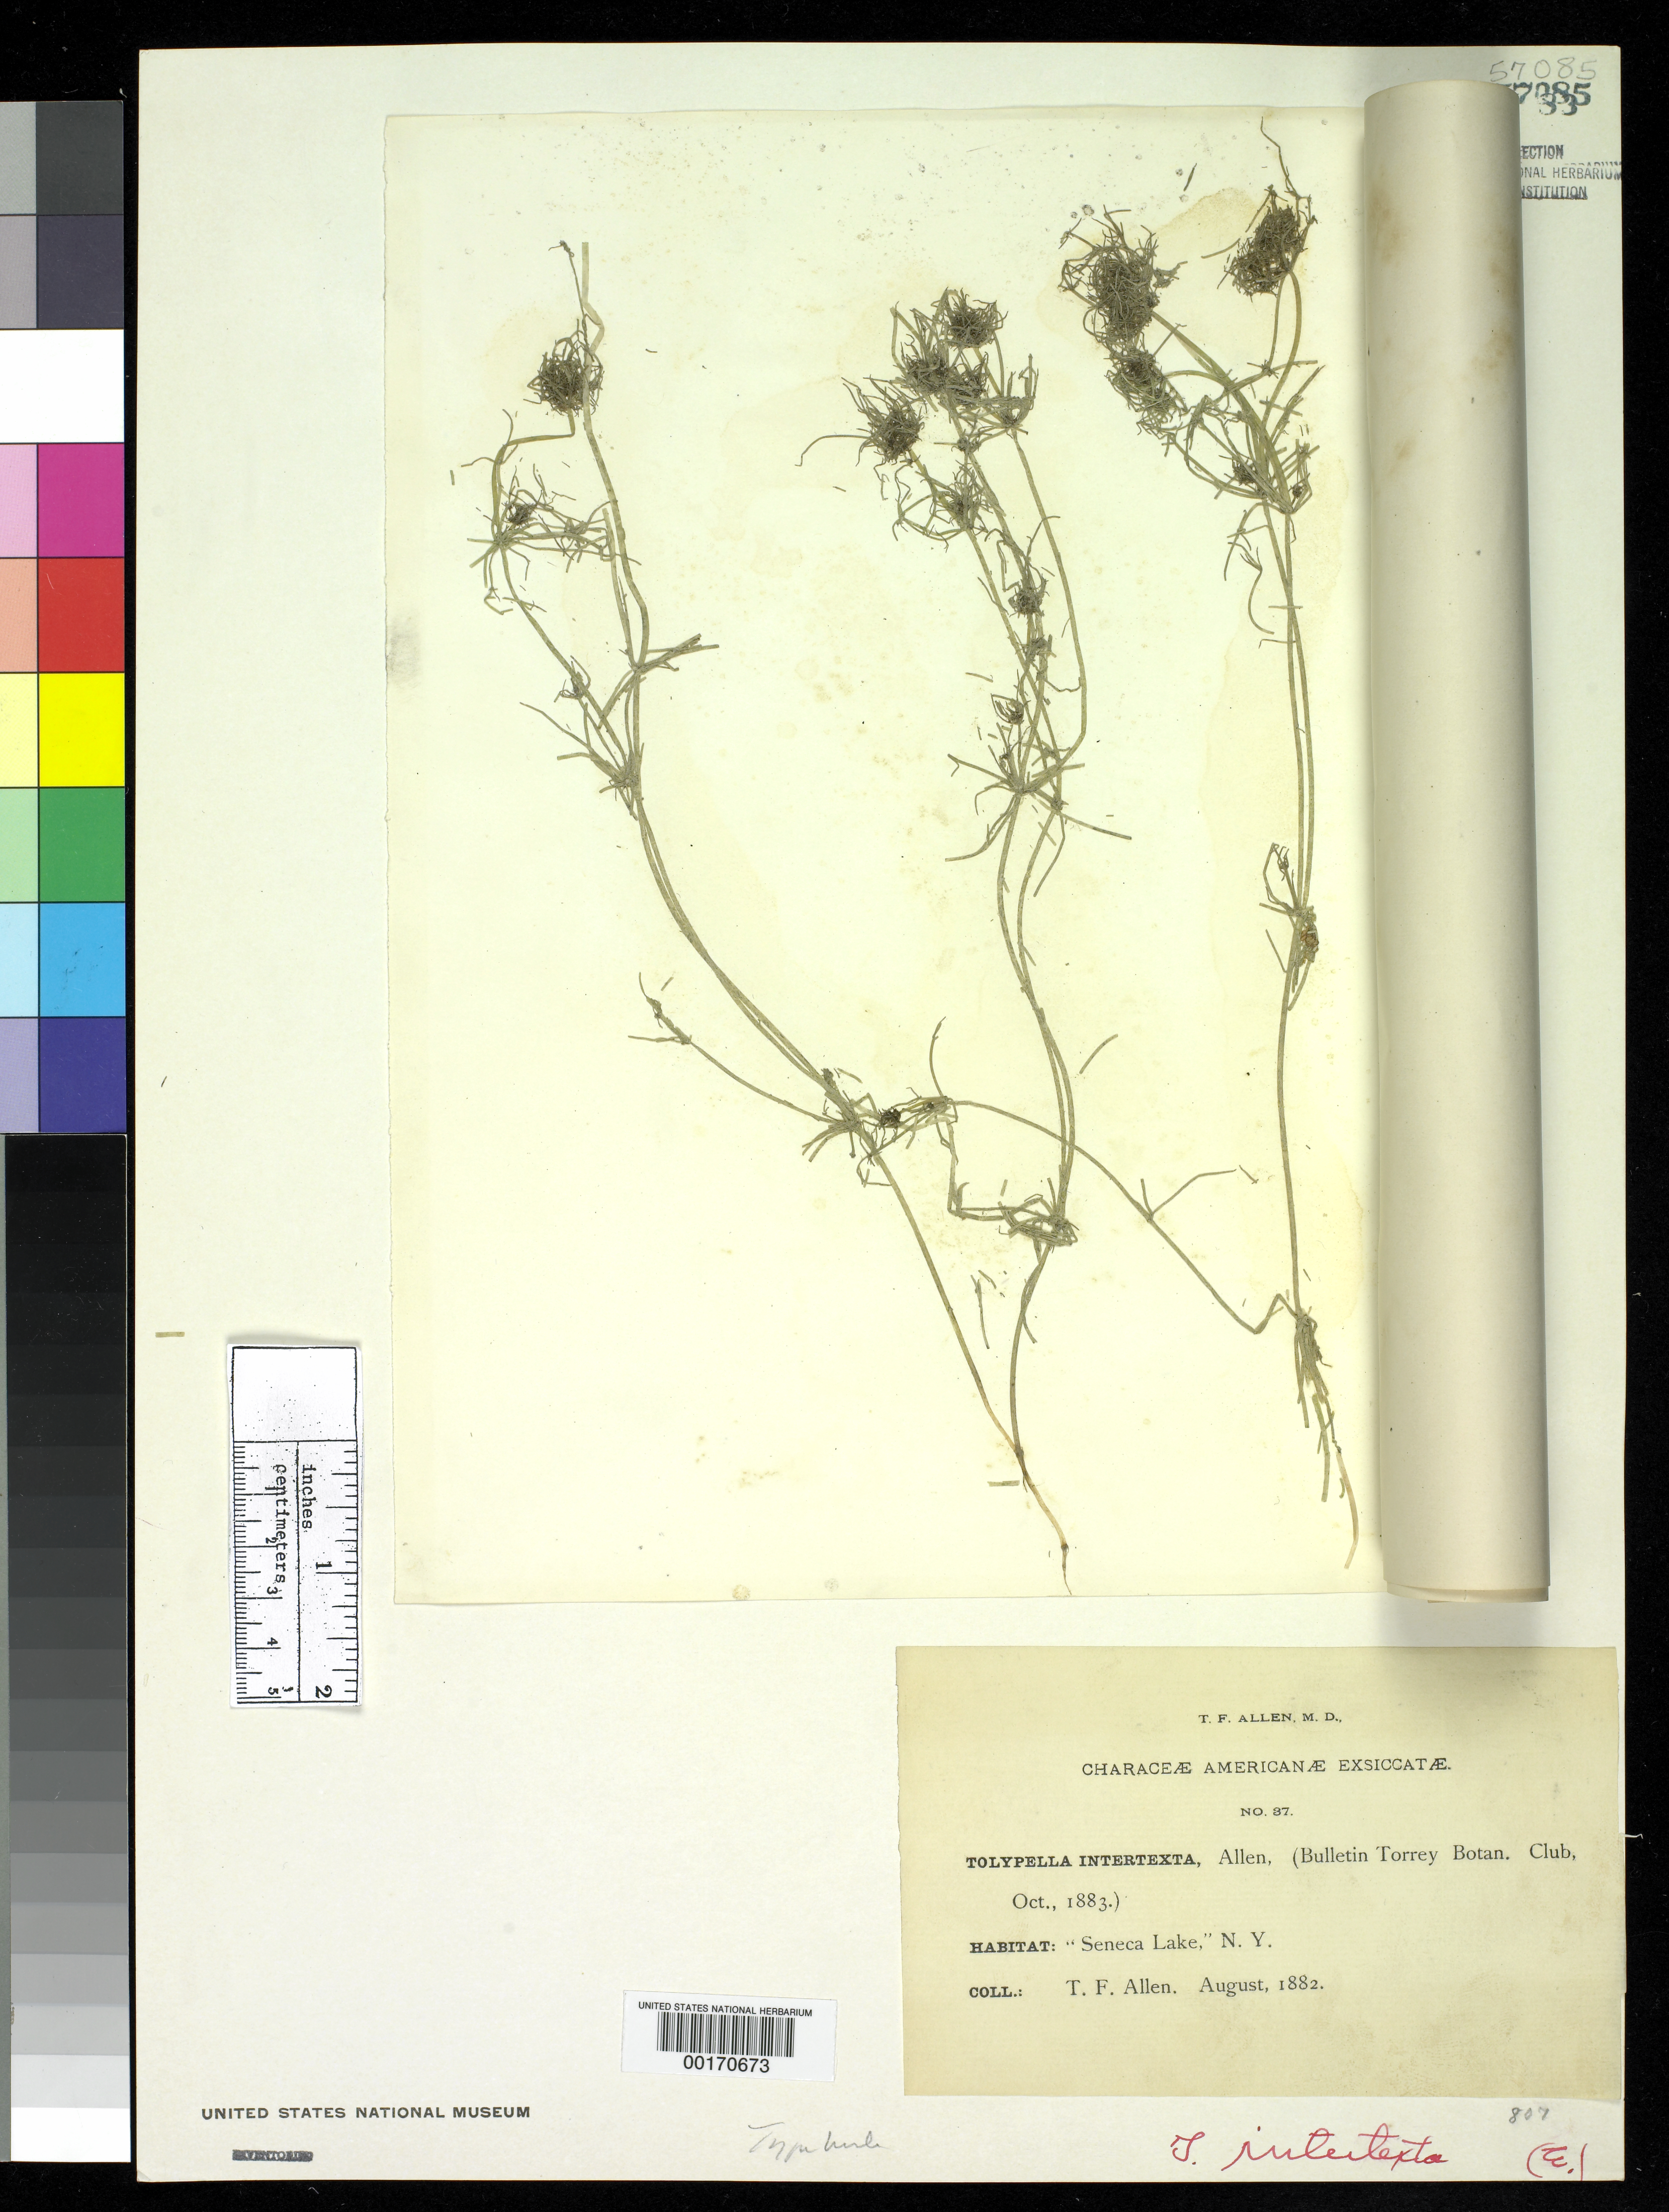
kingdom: Plantae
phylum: Charophyta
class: Charophyceae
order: Charales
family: Characeae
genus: Tolypella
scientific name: Tolypella intertexta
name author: Allen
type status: Isotype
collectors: T. F. Allen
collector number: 37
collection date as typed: Aug 1882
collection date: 1882-08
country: United States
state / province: New York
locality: Seneca Lake.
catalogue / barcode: US 57085